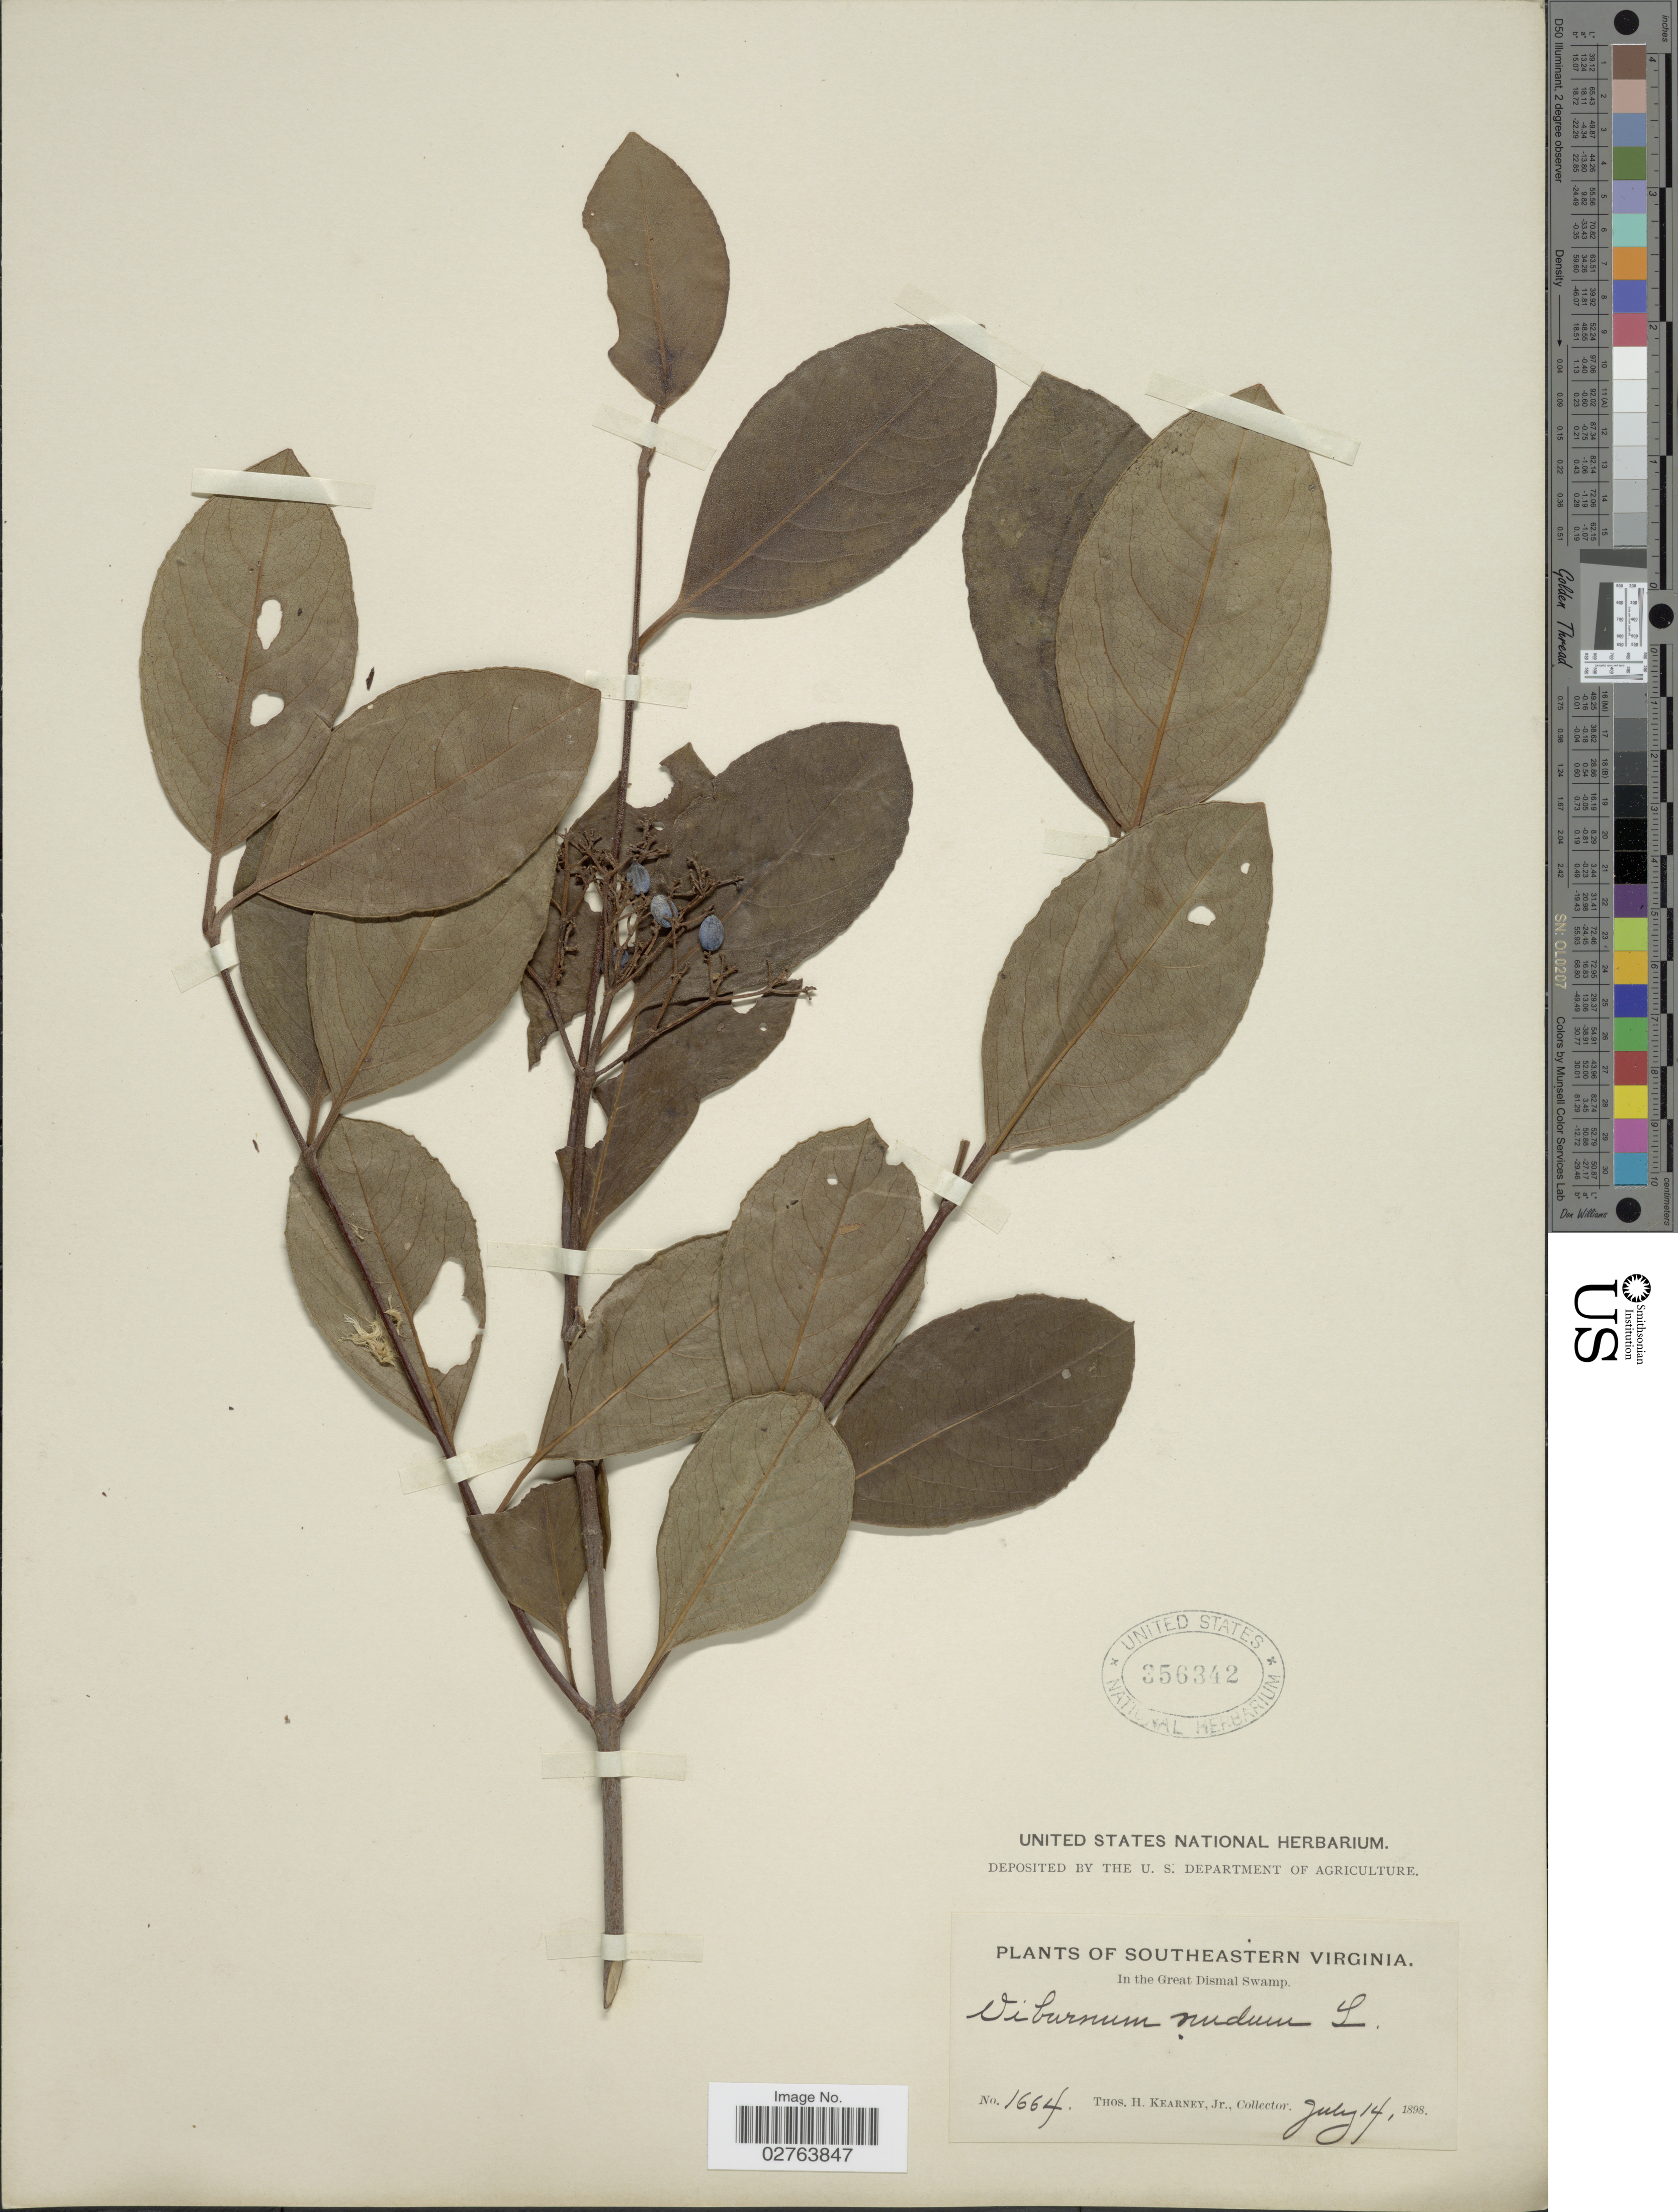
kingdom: Plantae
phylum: Tracheophyta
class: Magnoliopsida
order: Dipsacales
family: Viburnaceae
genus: Viburnum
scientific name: Viburnum nudum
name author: L.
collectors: T. H. Kearney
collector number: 1664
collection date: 1898-07-14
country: United States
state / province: Virginia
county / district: City of Chesapeake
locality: Southeastern Virginia. In the Great Dismal Swamp.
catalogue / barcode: US 356342